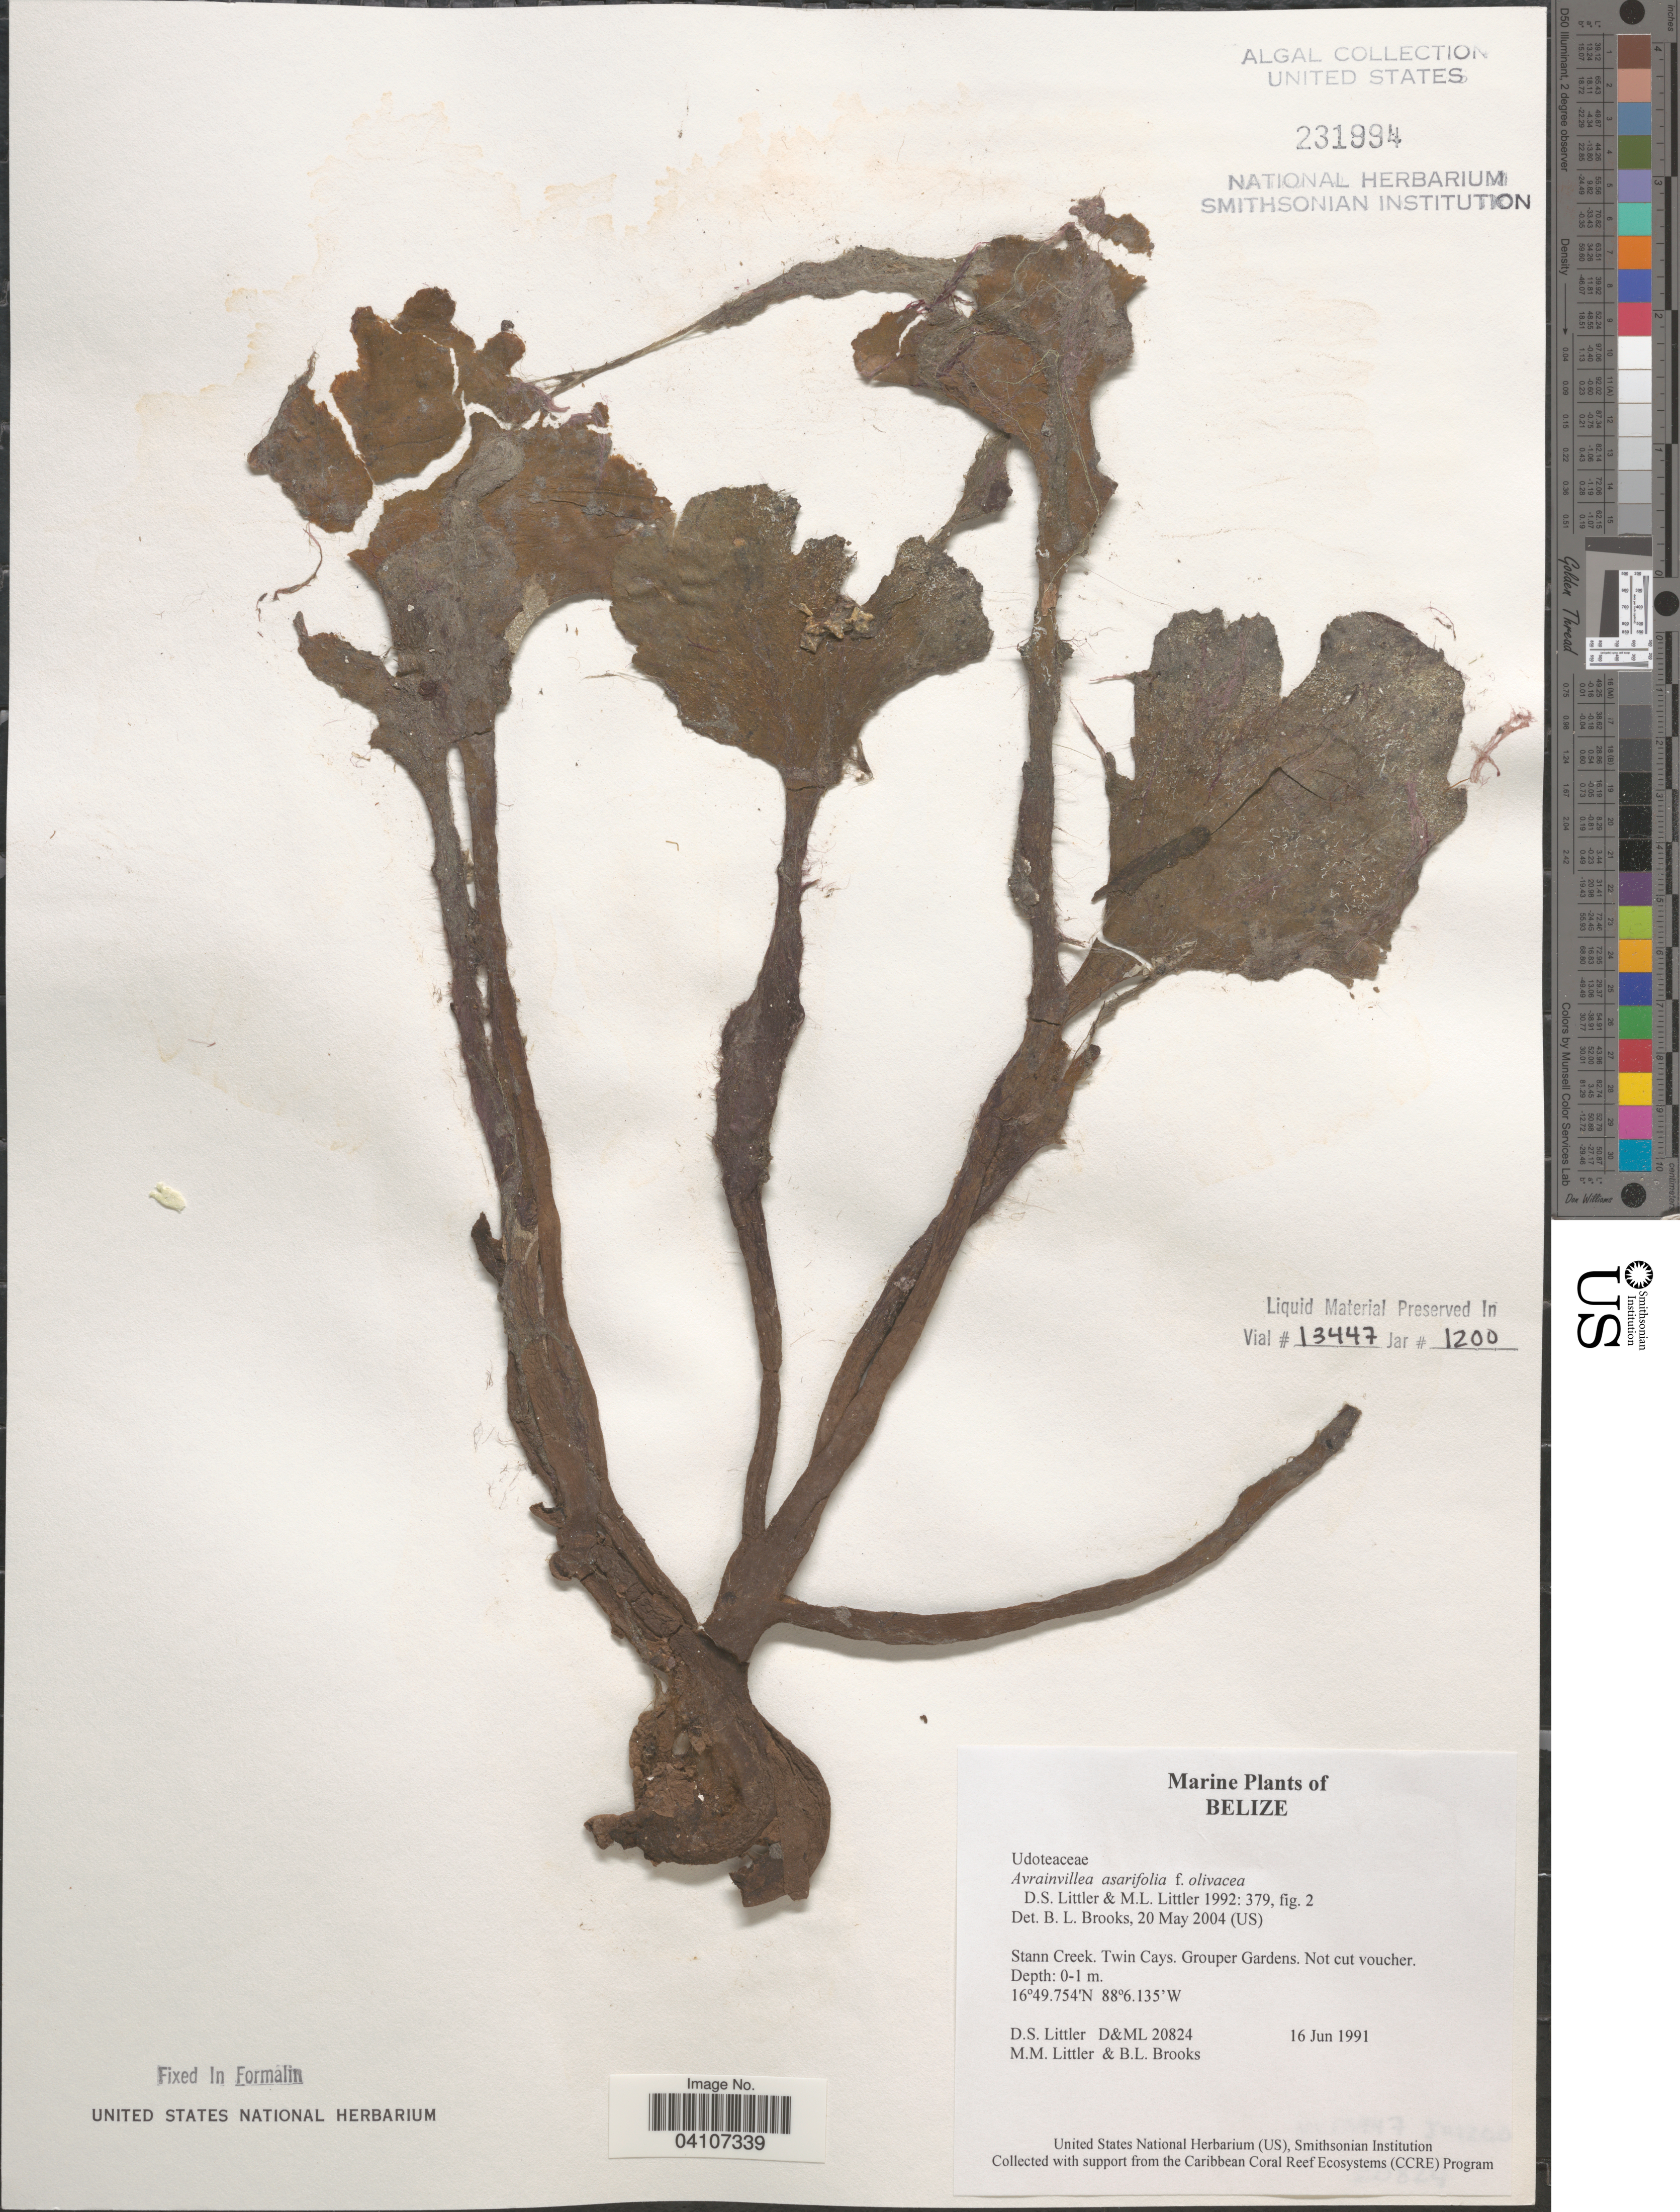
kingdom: Plantae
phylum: Chlorophyta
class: Ulvophyceae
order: Bryopsidales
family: Dichotomosiphonaceae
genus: Avrainvillea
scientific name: Avrainvillea asarifolia f. olivacea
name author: D.S. Littler & Littler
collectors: D. S. Littler & B. Brooks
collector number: D&ML 20824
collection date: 1991-06-16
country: Belize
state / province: Stann Creek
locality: Twin Cays. Grouper Gardens.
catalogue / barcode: US 231894